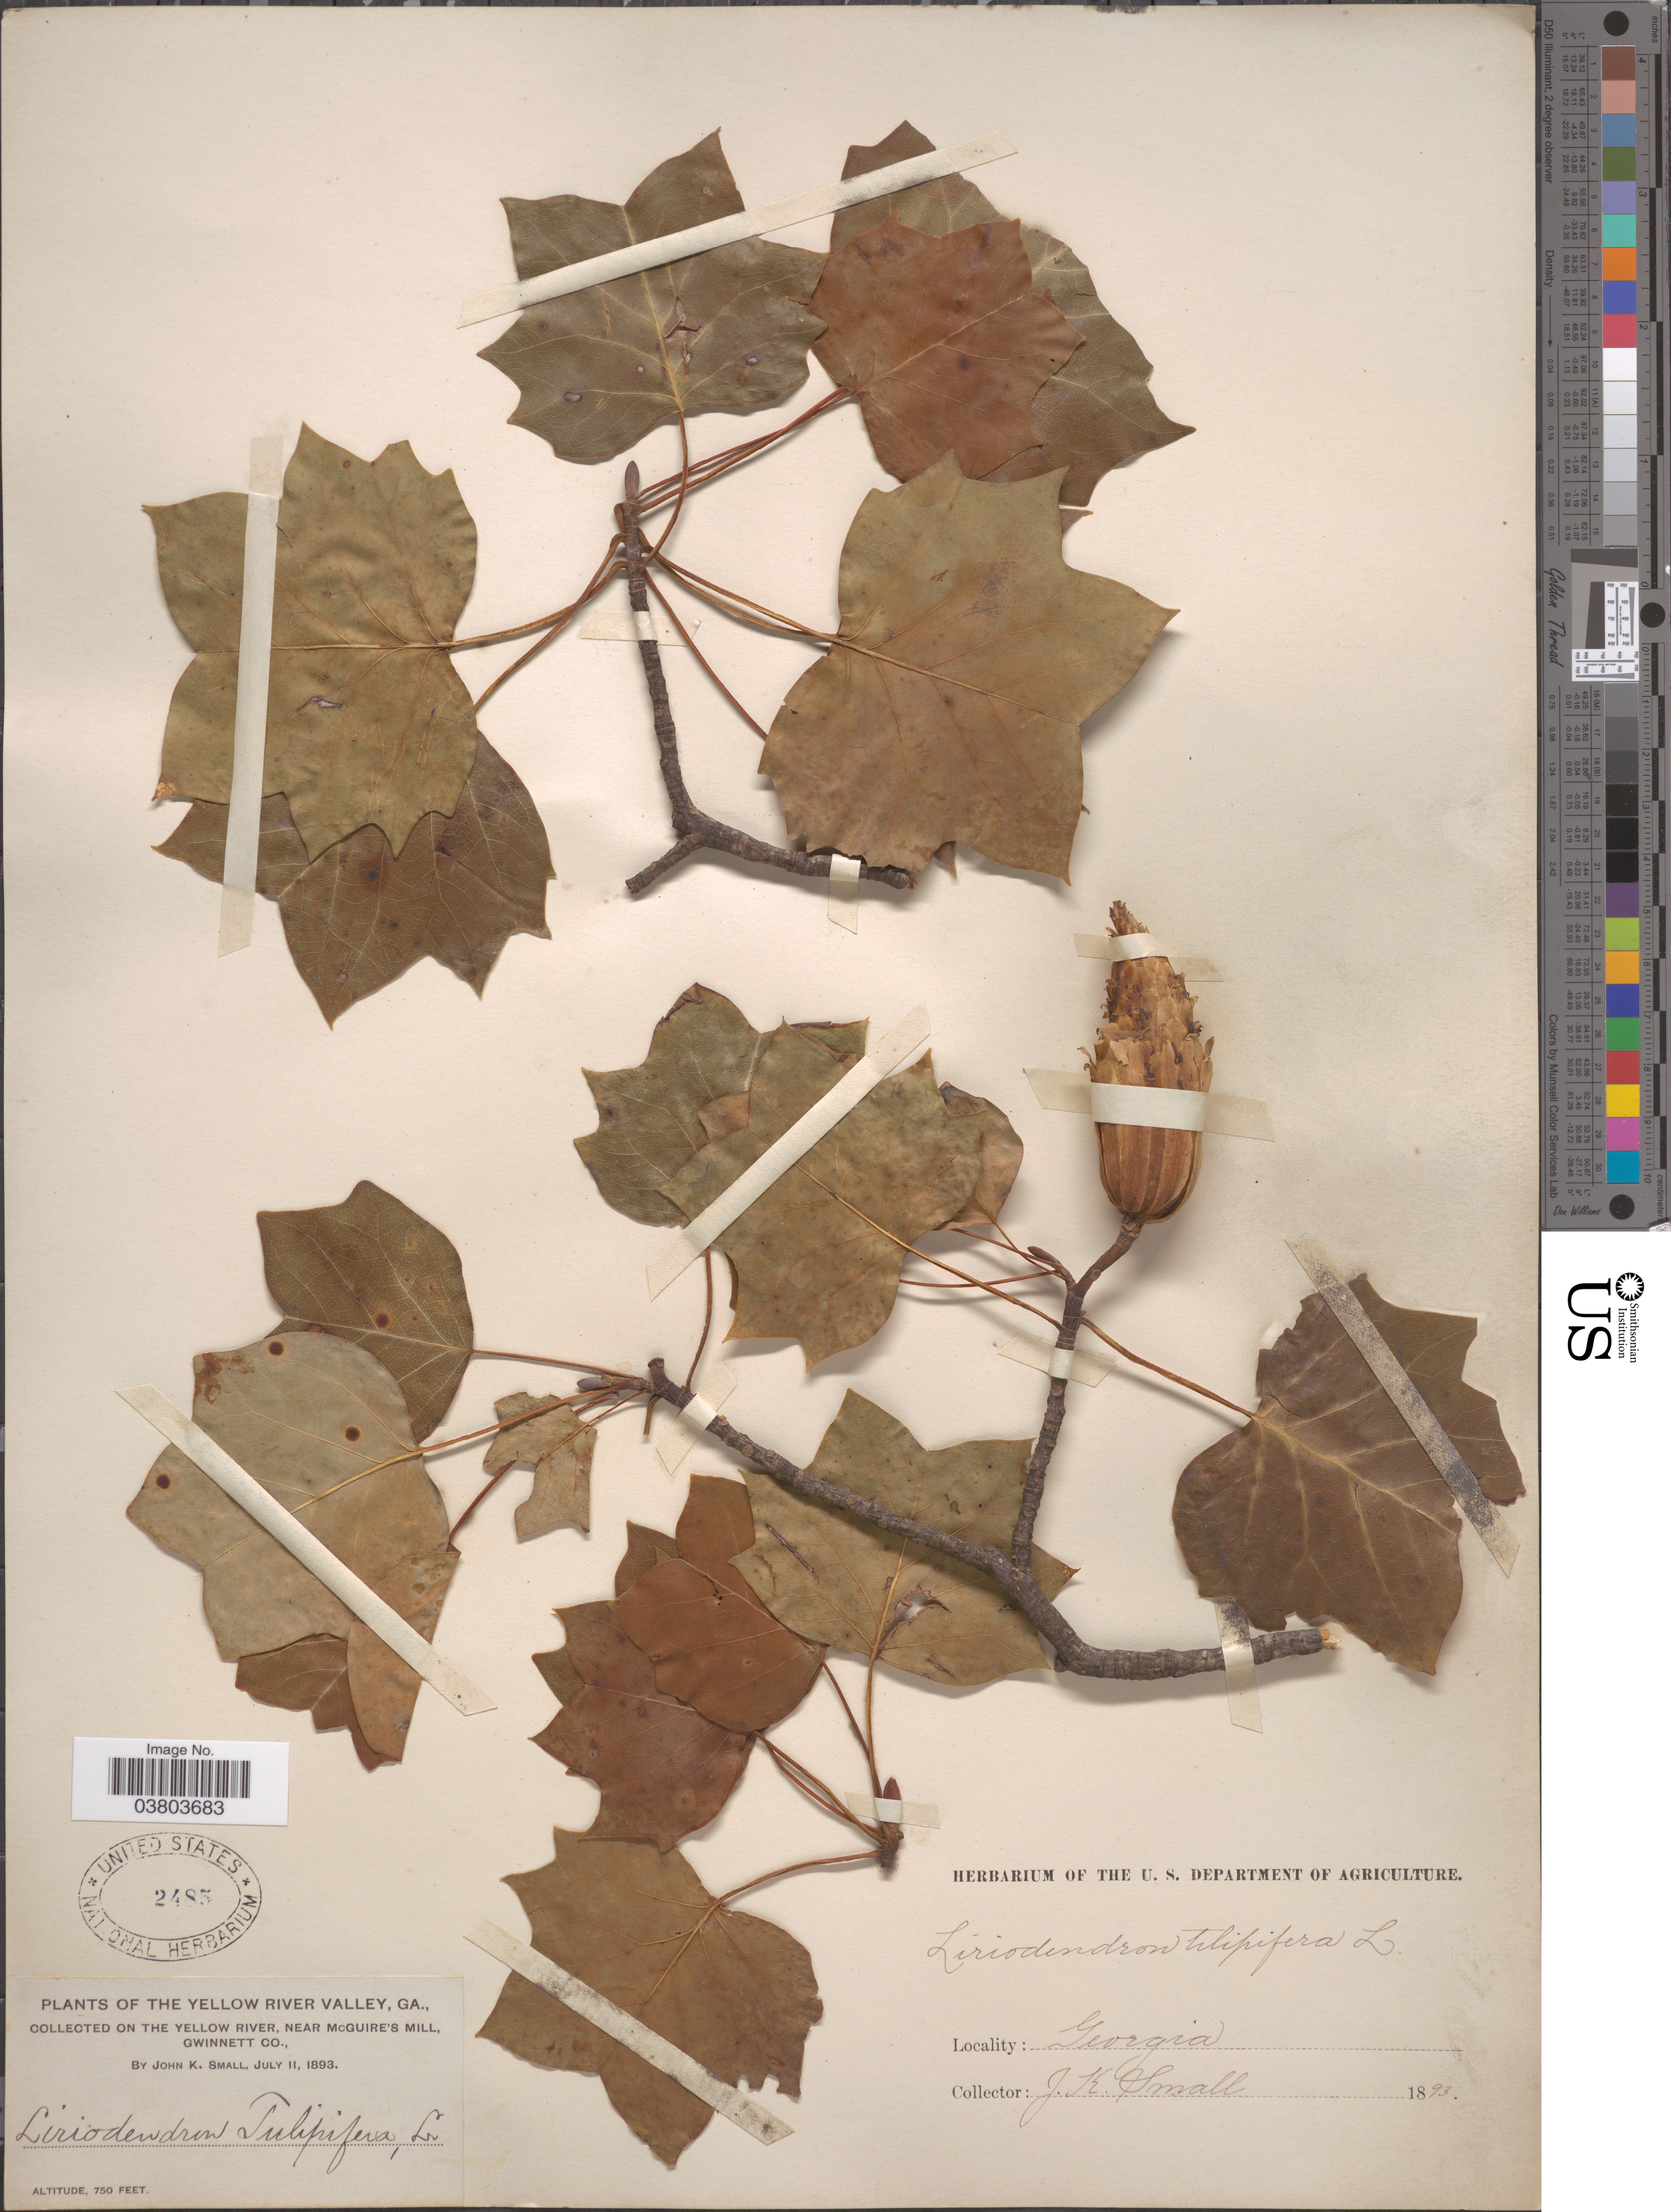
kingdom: Plantae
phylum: Tracheophyta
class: Magnoliopsida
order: Magnoliales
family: Magnoliaceae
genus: Liriodendron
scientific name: Liriodendron tulipifera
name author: L.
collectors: J. K. Small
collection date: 1893-07-11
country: United States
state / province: Georgia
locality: The Yellow River Valley. On the Yellow River, near McGuire's Mill, Gwinnett Co.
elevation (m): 229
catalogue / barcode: US 2485